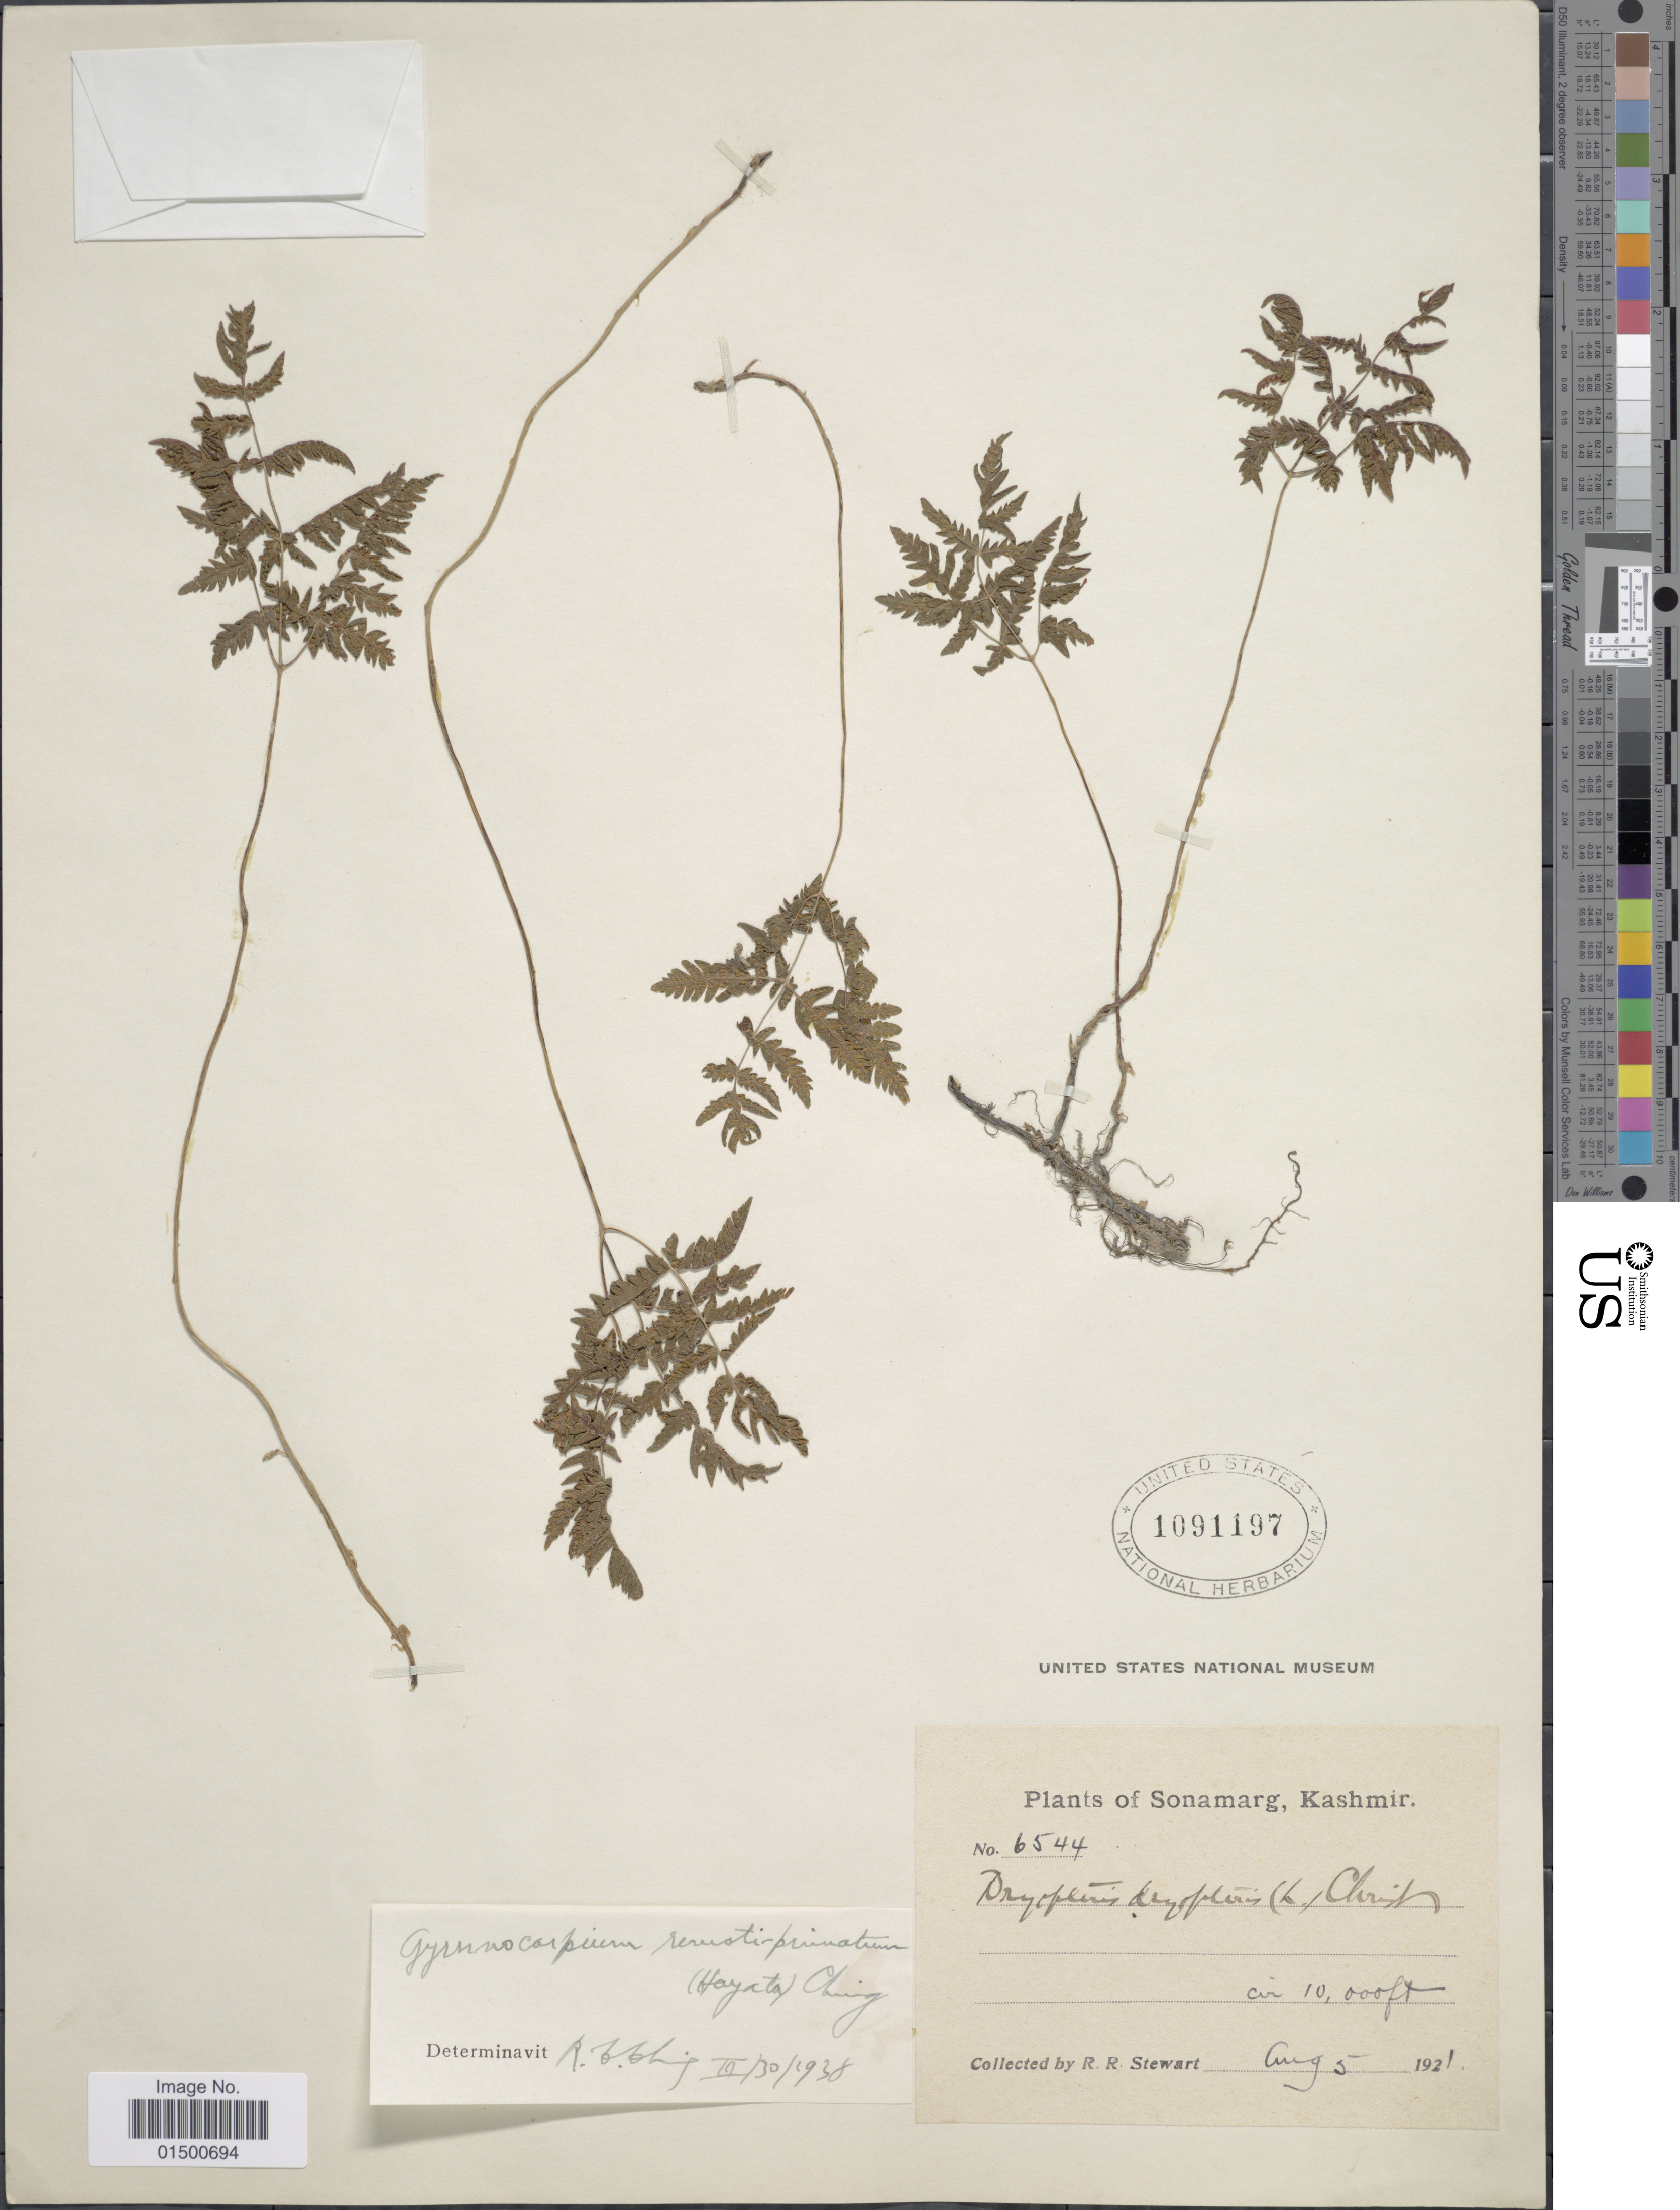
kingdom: Plantae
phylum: Tracheophyta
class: Polypodiopsida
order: Polypodiales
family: Cystopteridaceae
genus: Gymnocarpium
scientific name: Gymnocarpium remotepinnatum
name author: (Hayata) Ching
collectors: R. R. Stewart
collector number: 6544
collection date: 1921-08-05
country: India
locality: Sonamarg, Kashmir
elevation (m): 3048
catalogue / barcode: US 1091197